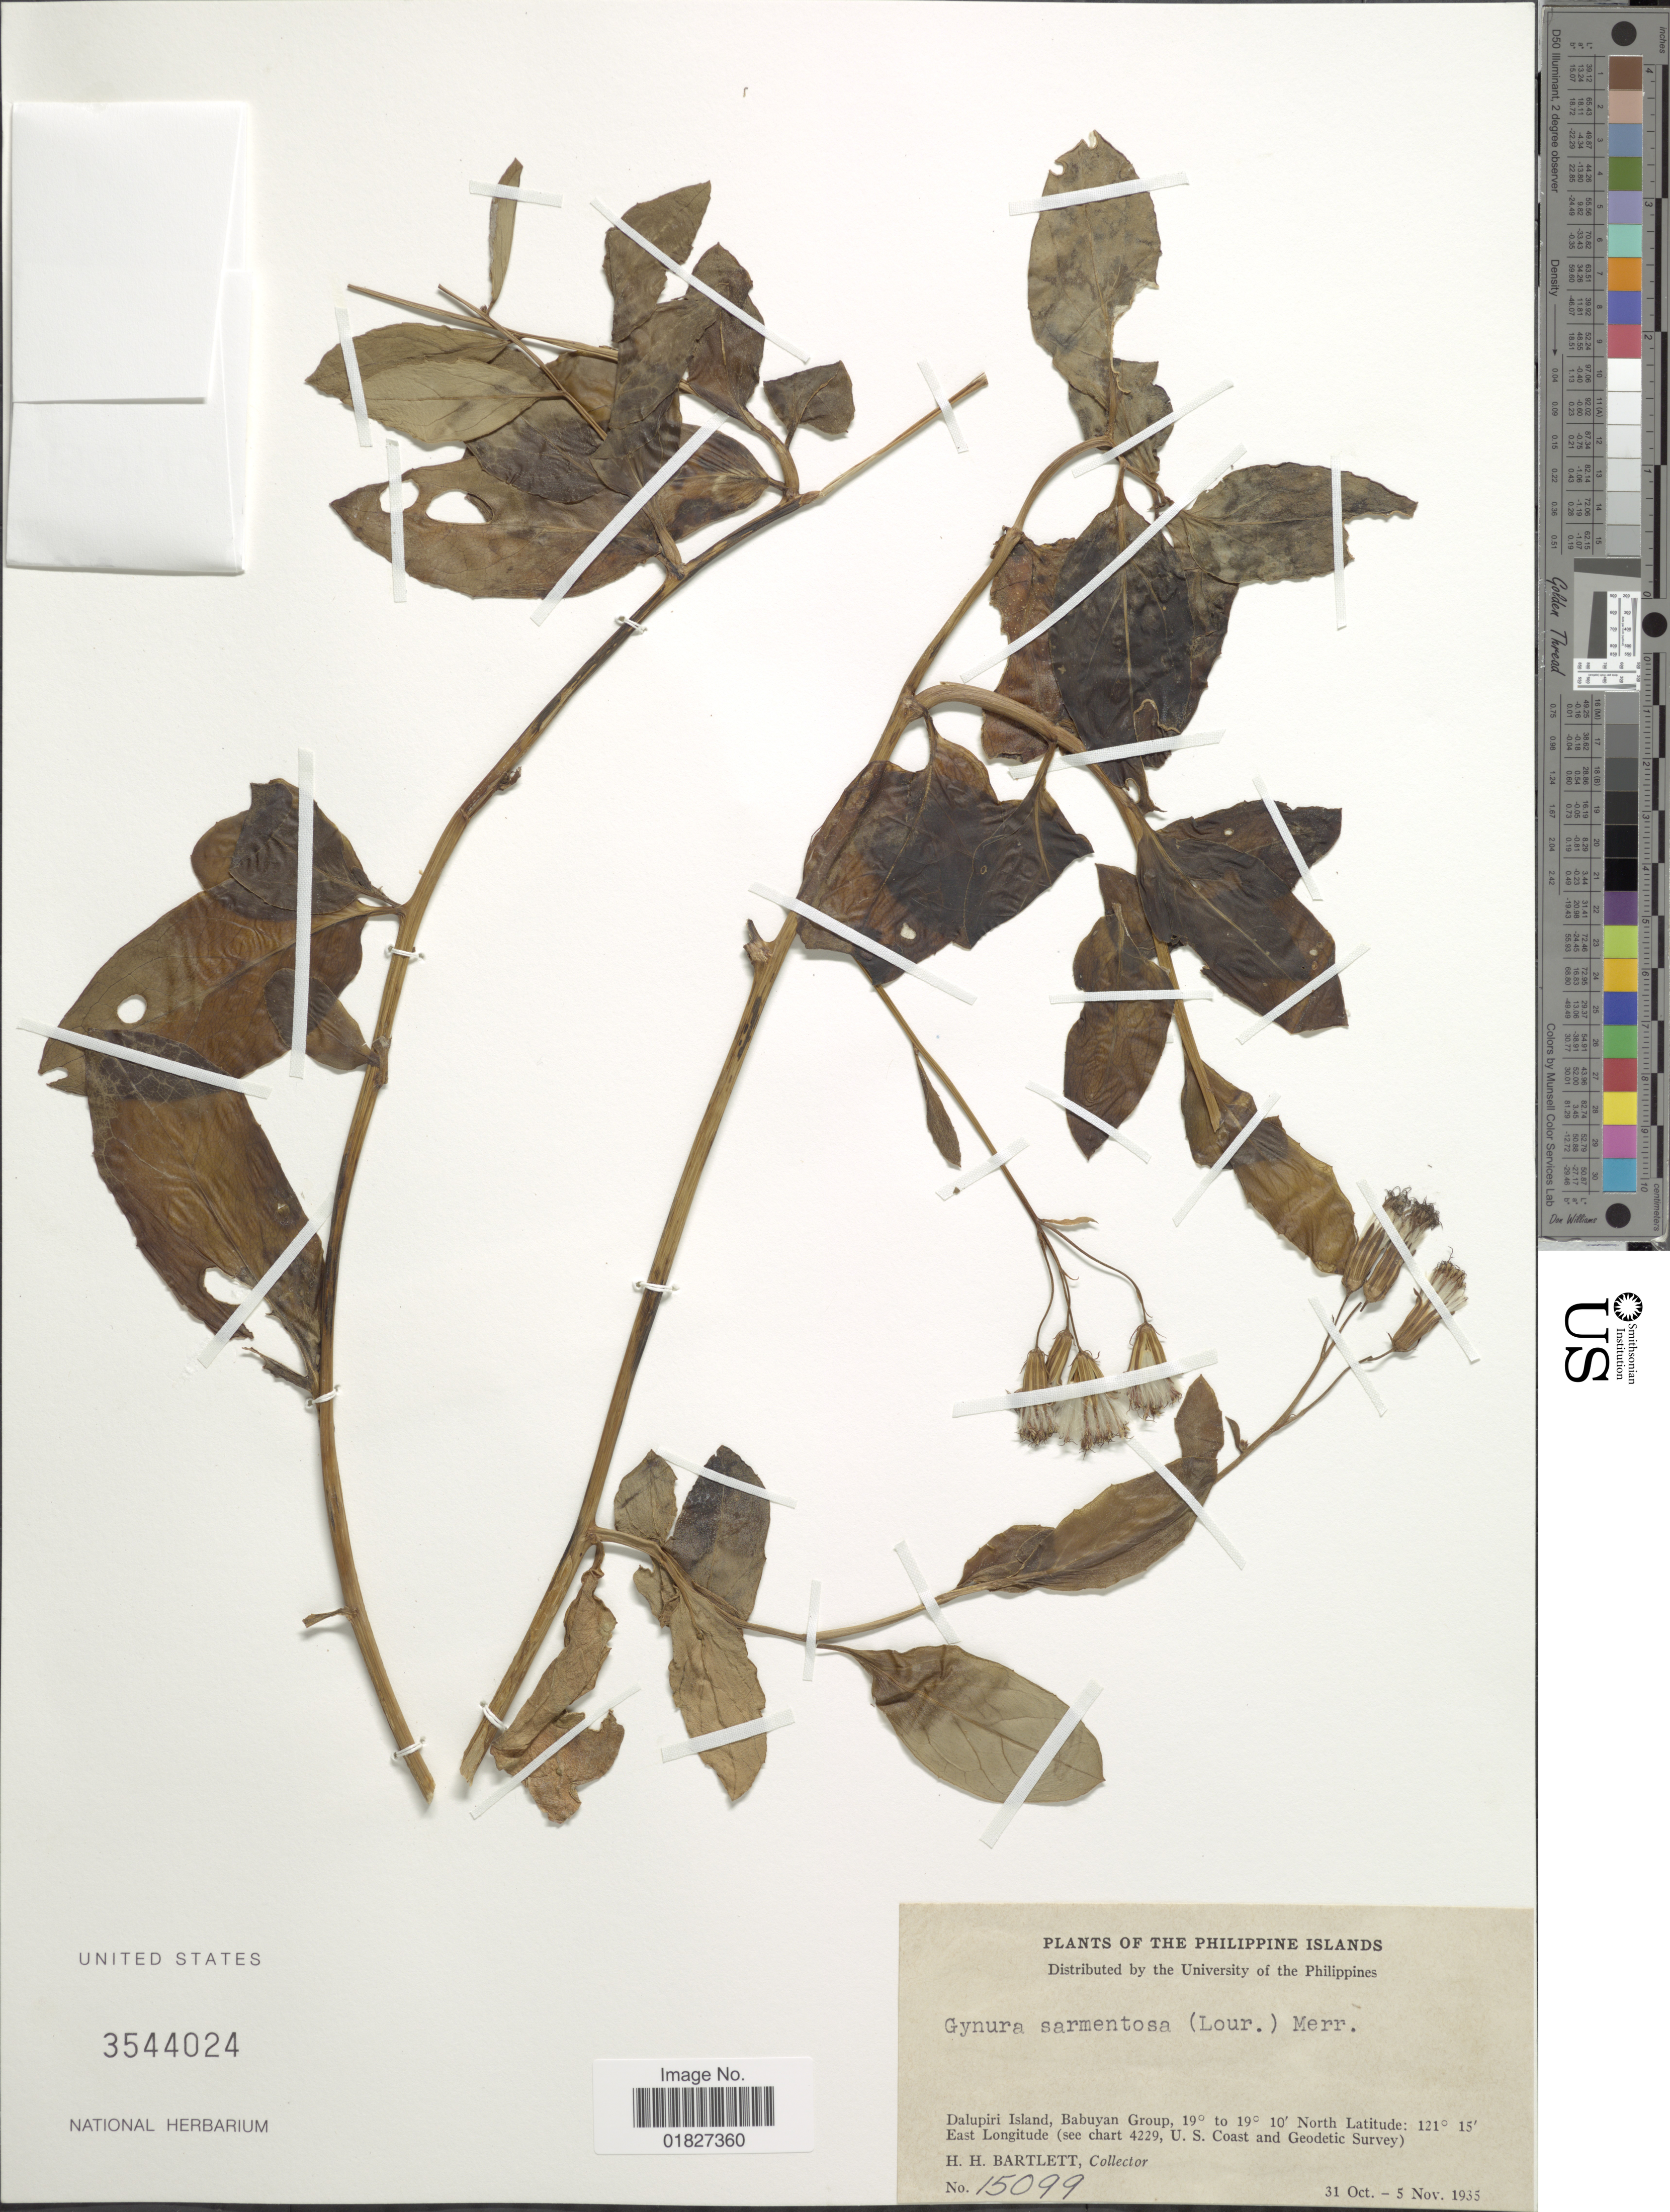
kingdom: Plantae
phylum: Tracheophyta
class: Magnoliopsida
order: Asterales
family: Asteraceae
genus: Gynura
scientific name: Gynura procumbens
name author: (Lour.) Merr.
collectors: H. H. Bartlett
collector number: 15099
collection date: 1935-10-31/1935-11-05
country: Philippines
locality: Philippine Islands, Dalupiri Island, Babuyan Group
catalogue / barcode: US 3544024